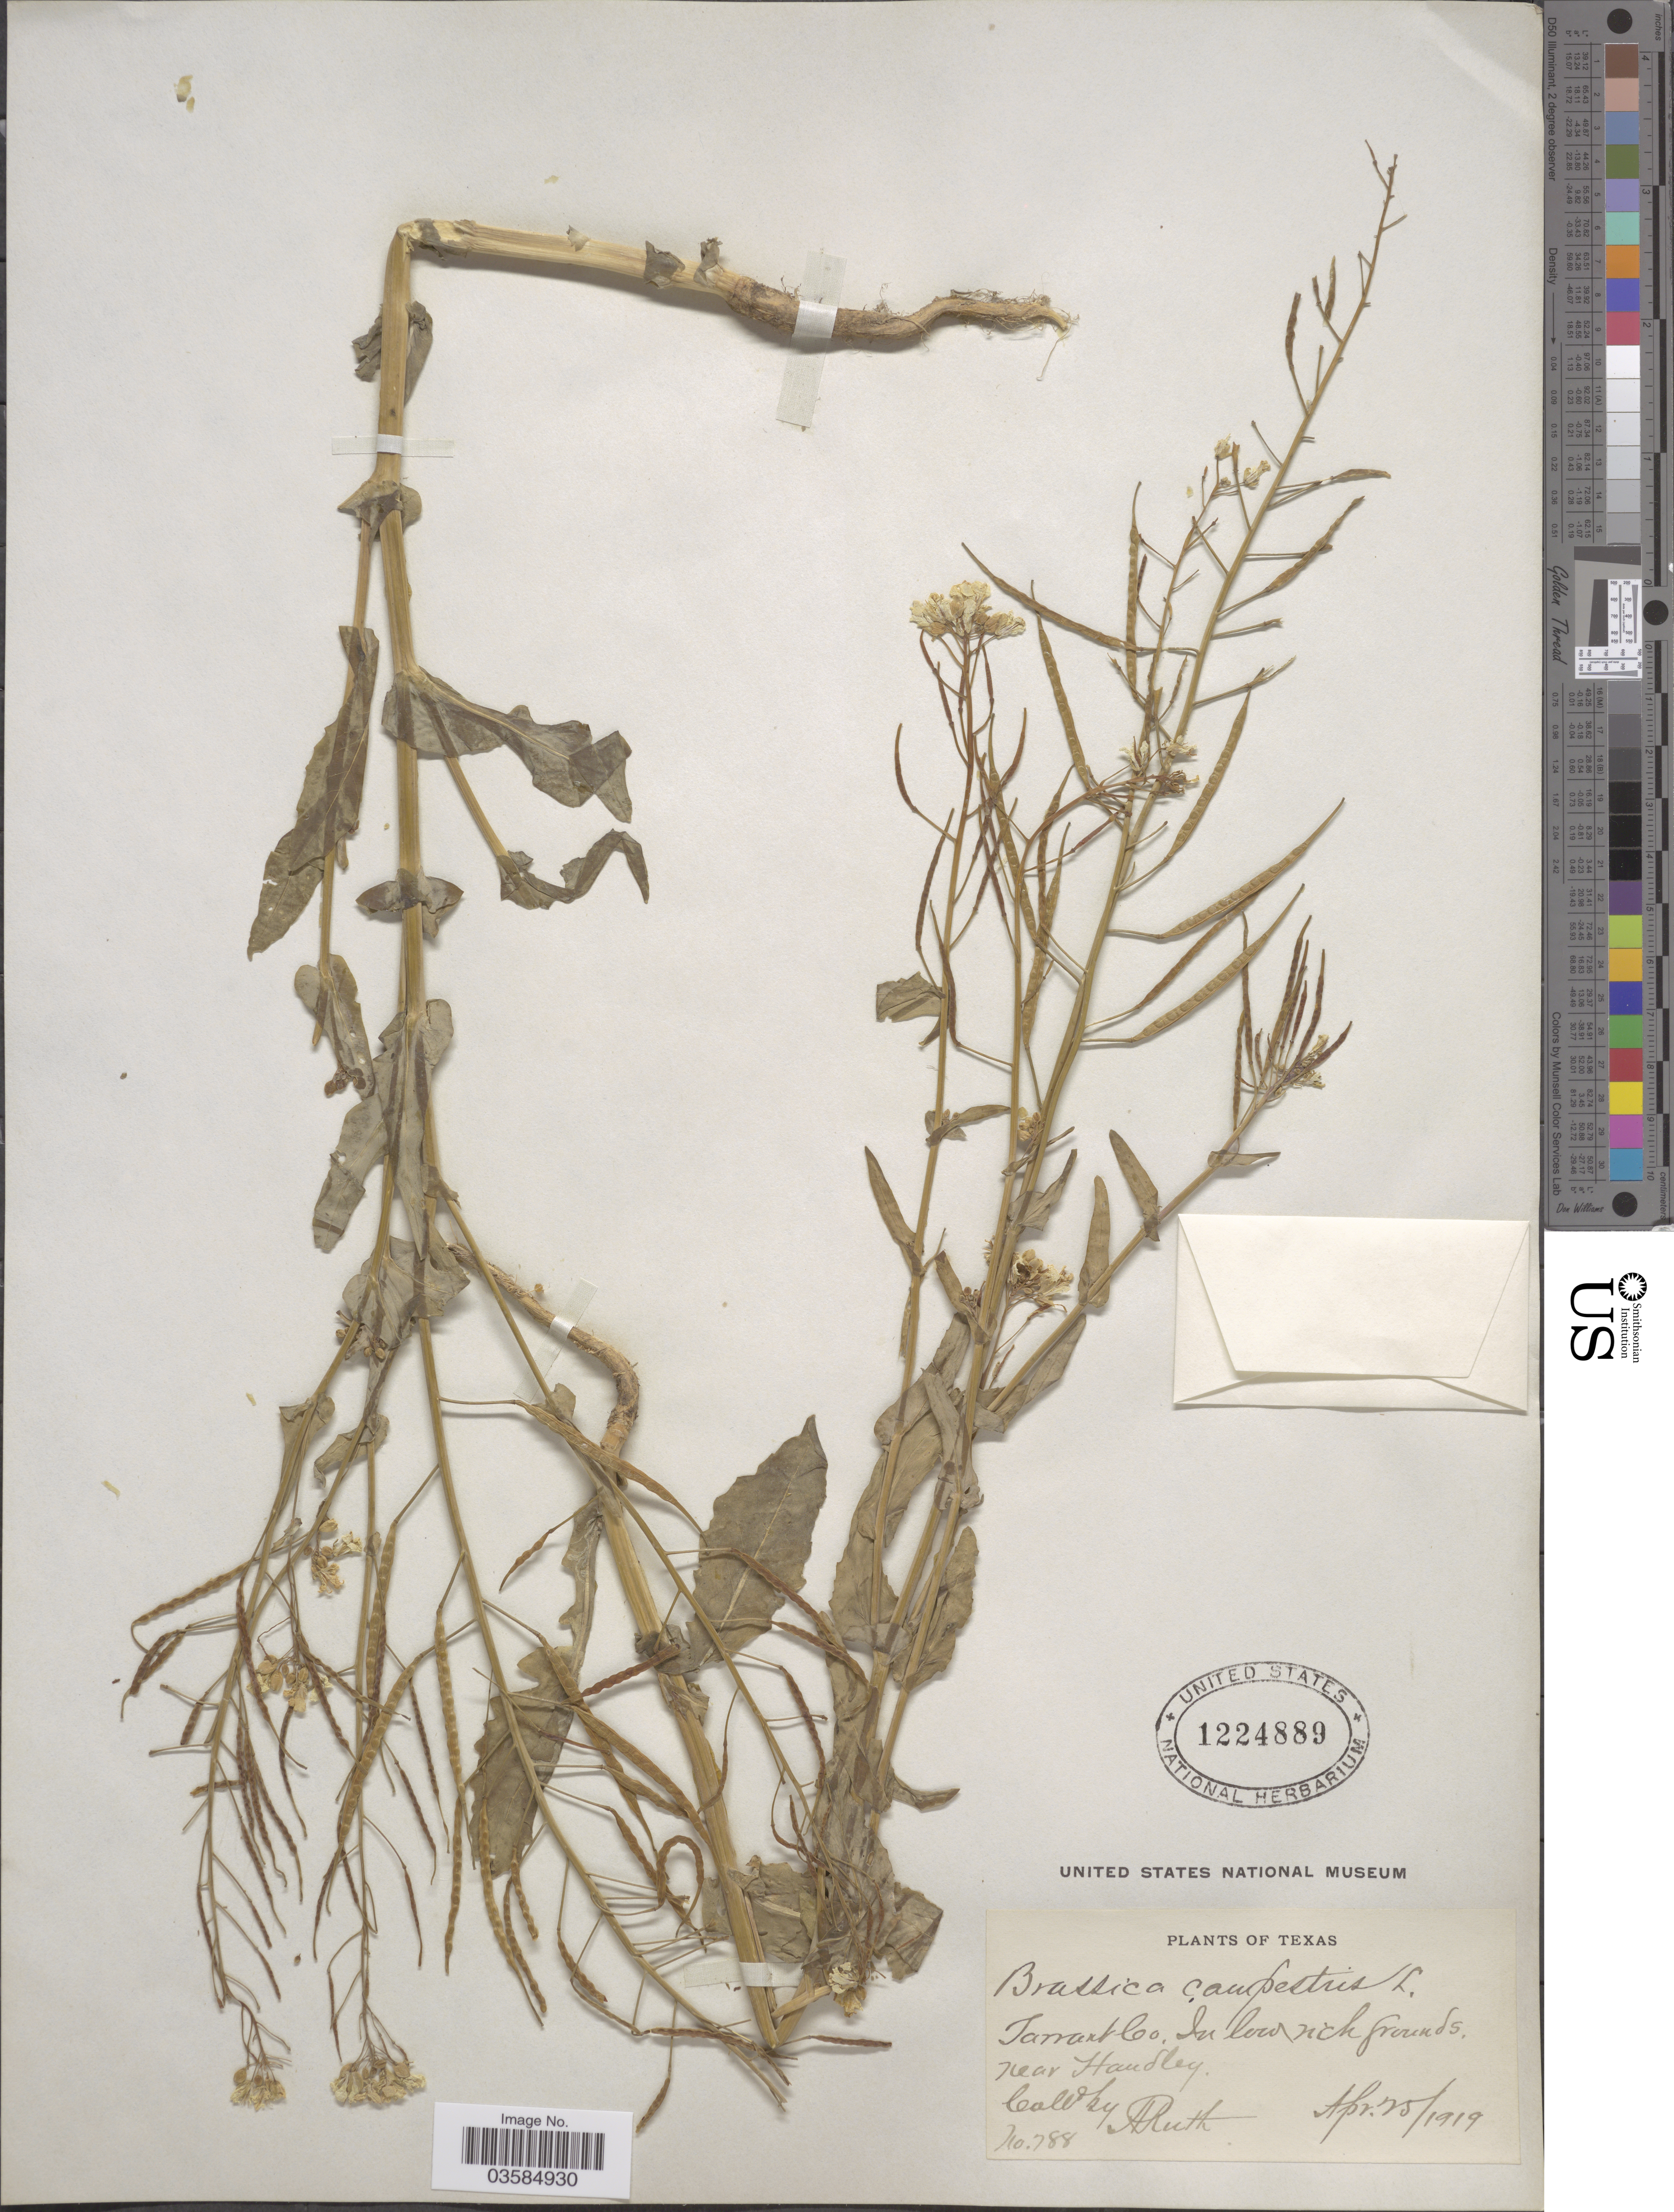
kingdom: Plantae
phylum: Tracheophyta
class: Magnoliopsida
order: Brassicales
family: Brassicaceae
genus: Brassica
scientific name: Brassica campestris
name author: L.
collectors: A. Ruth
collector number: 788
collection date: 1919-04-25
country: United States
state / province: Texas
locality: Tarrant Co. In low rich grounds, near Handley.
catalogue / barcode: US 1224889